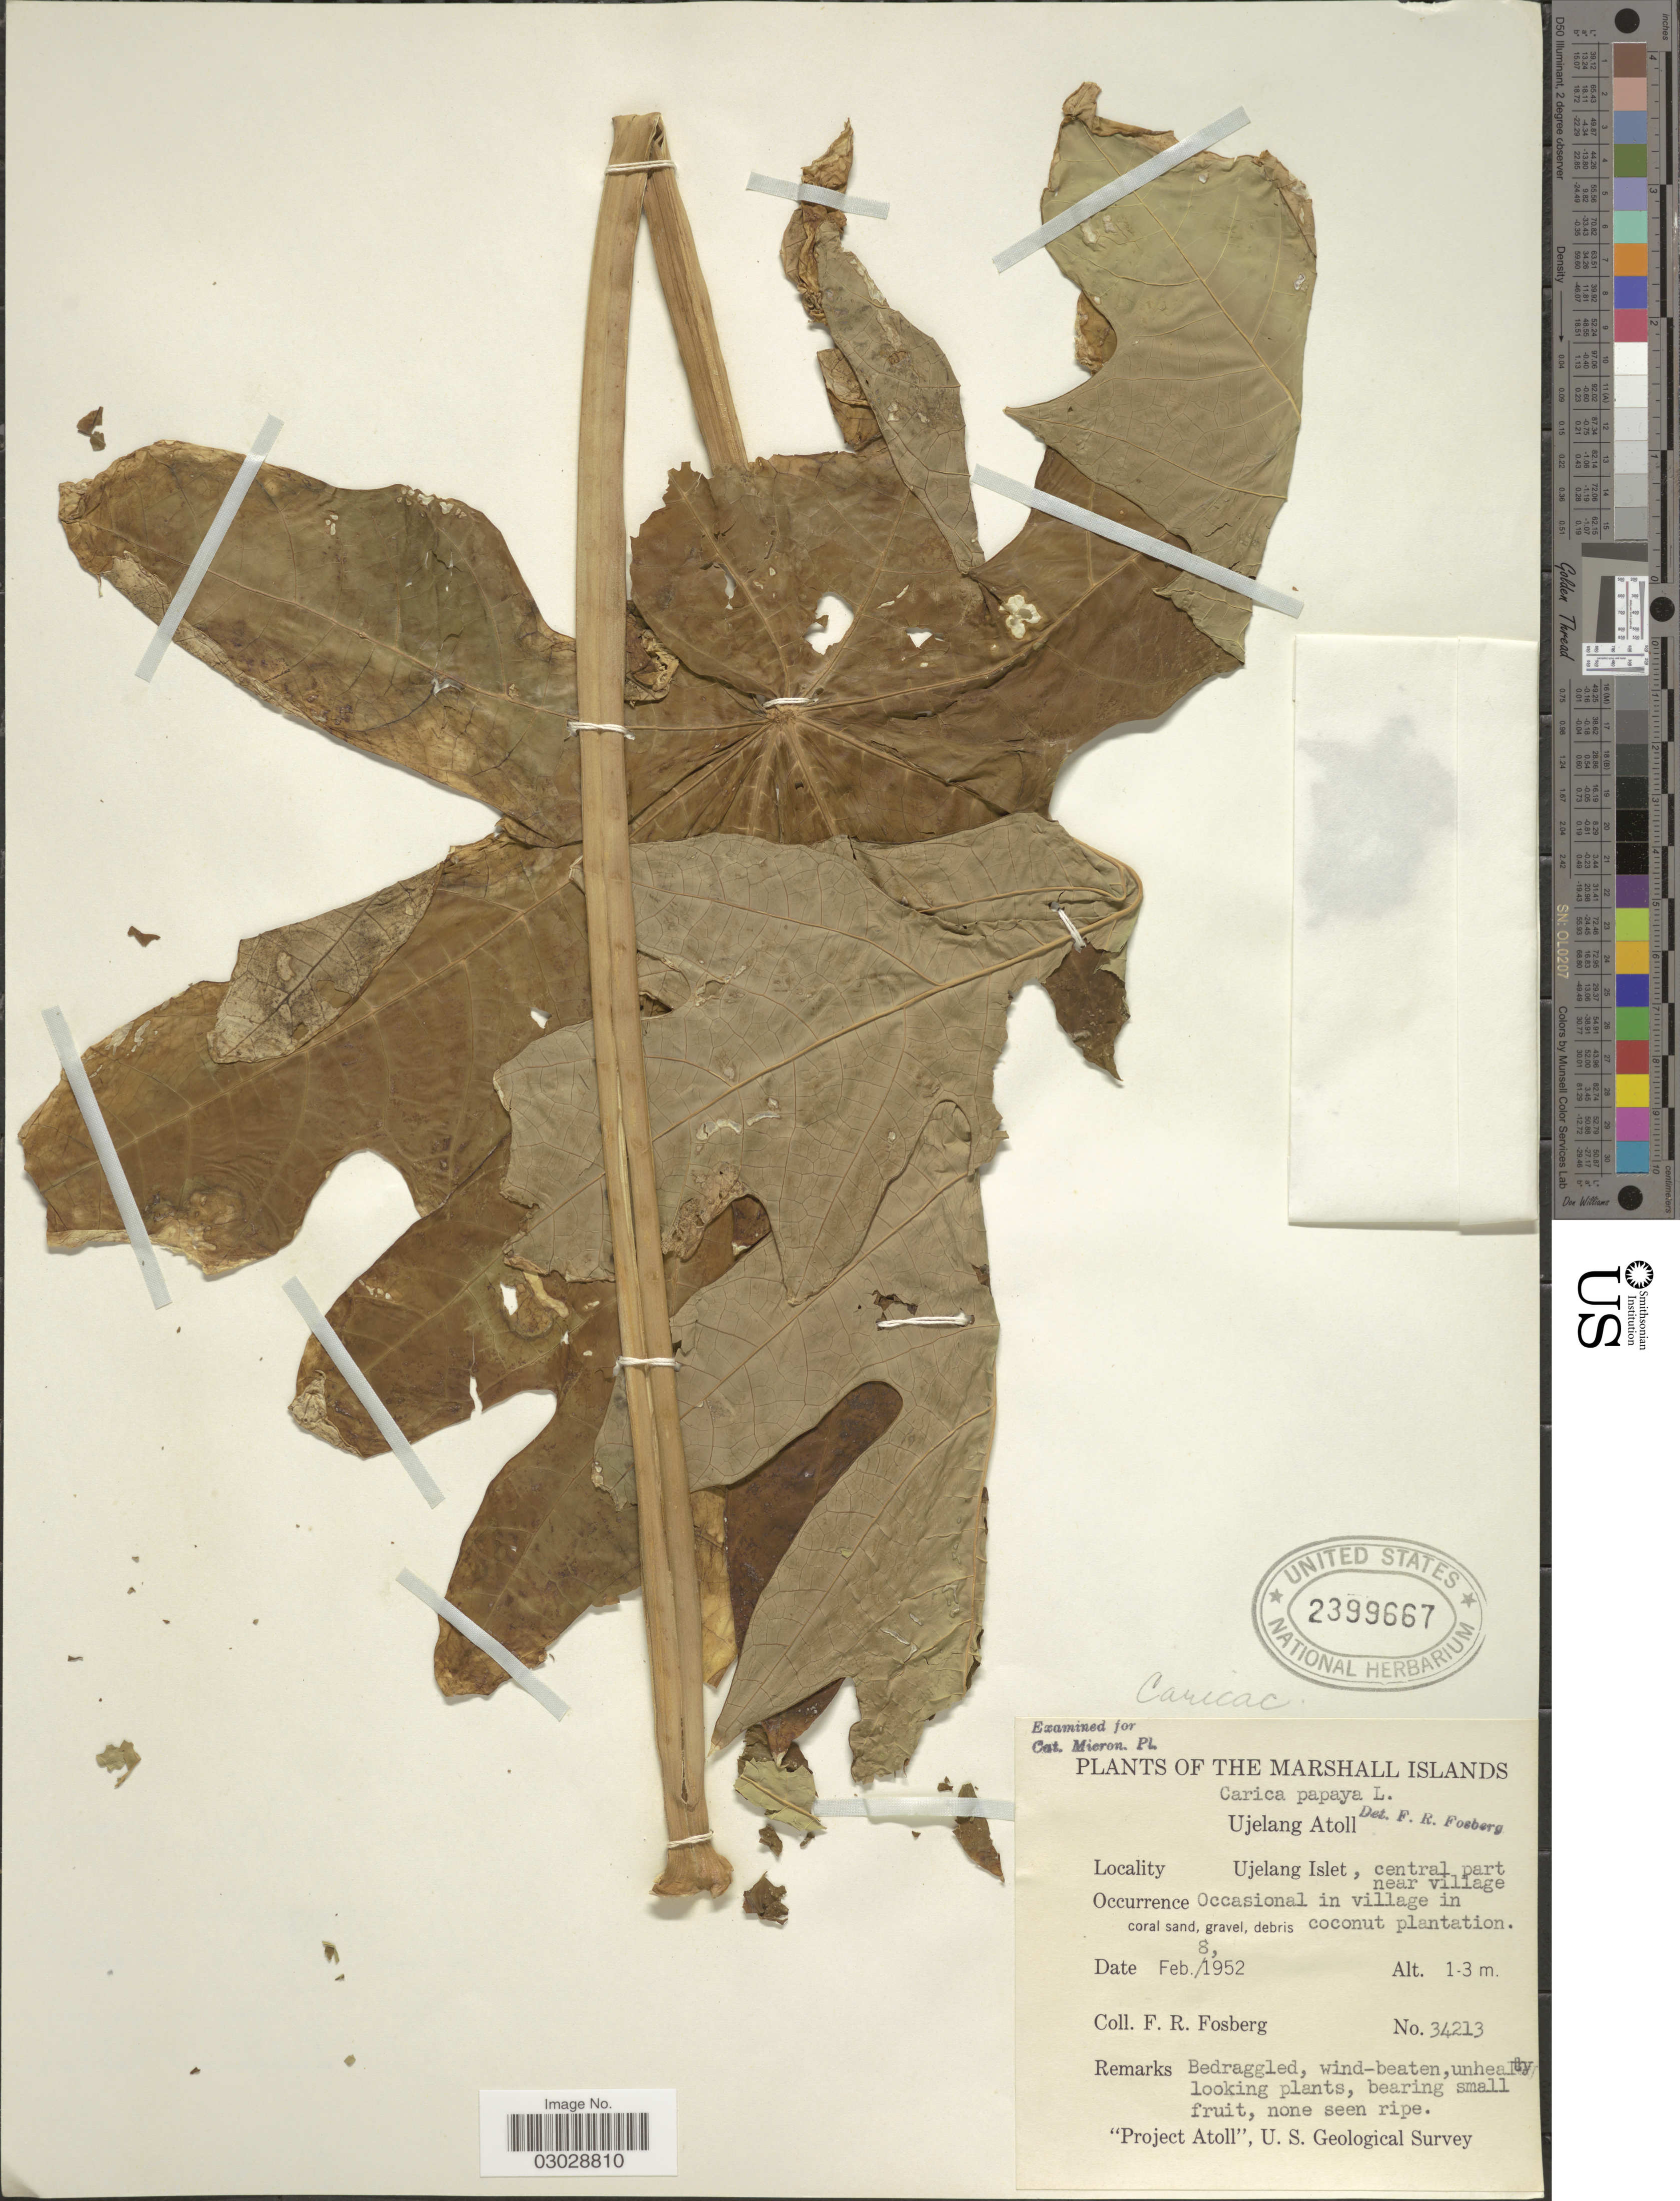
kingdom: Plantae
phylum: Tracheophyta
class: Magnoliopsida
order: Brassicales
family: Caricaceae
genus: Carica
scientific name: Carica papaya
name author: L.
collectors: F. R. Fosberg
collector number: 34213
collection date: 1952-02-08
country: Marshall Islands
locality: Ujelang Atoll. Ujelang Islet, central part near village. Atoll.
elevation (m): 1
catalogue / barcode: US 2399667